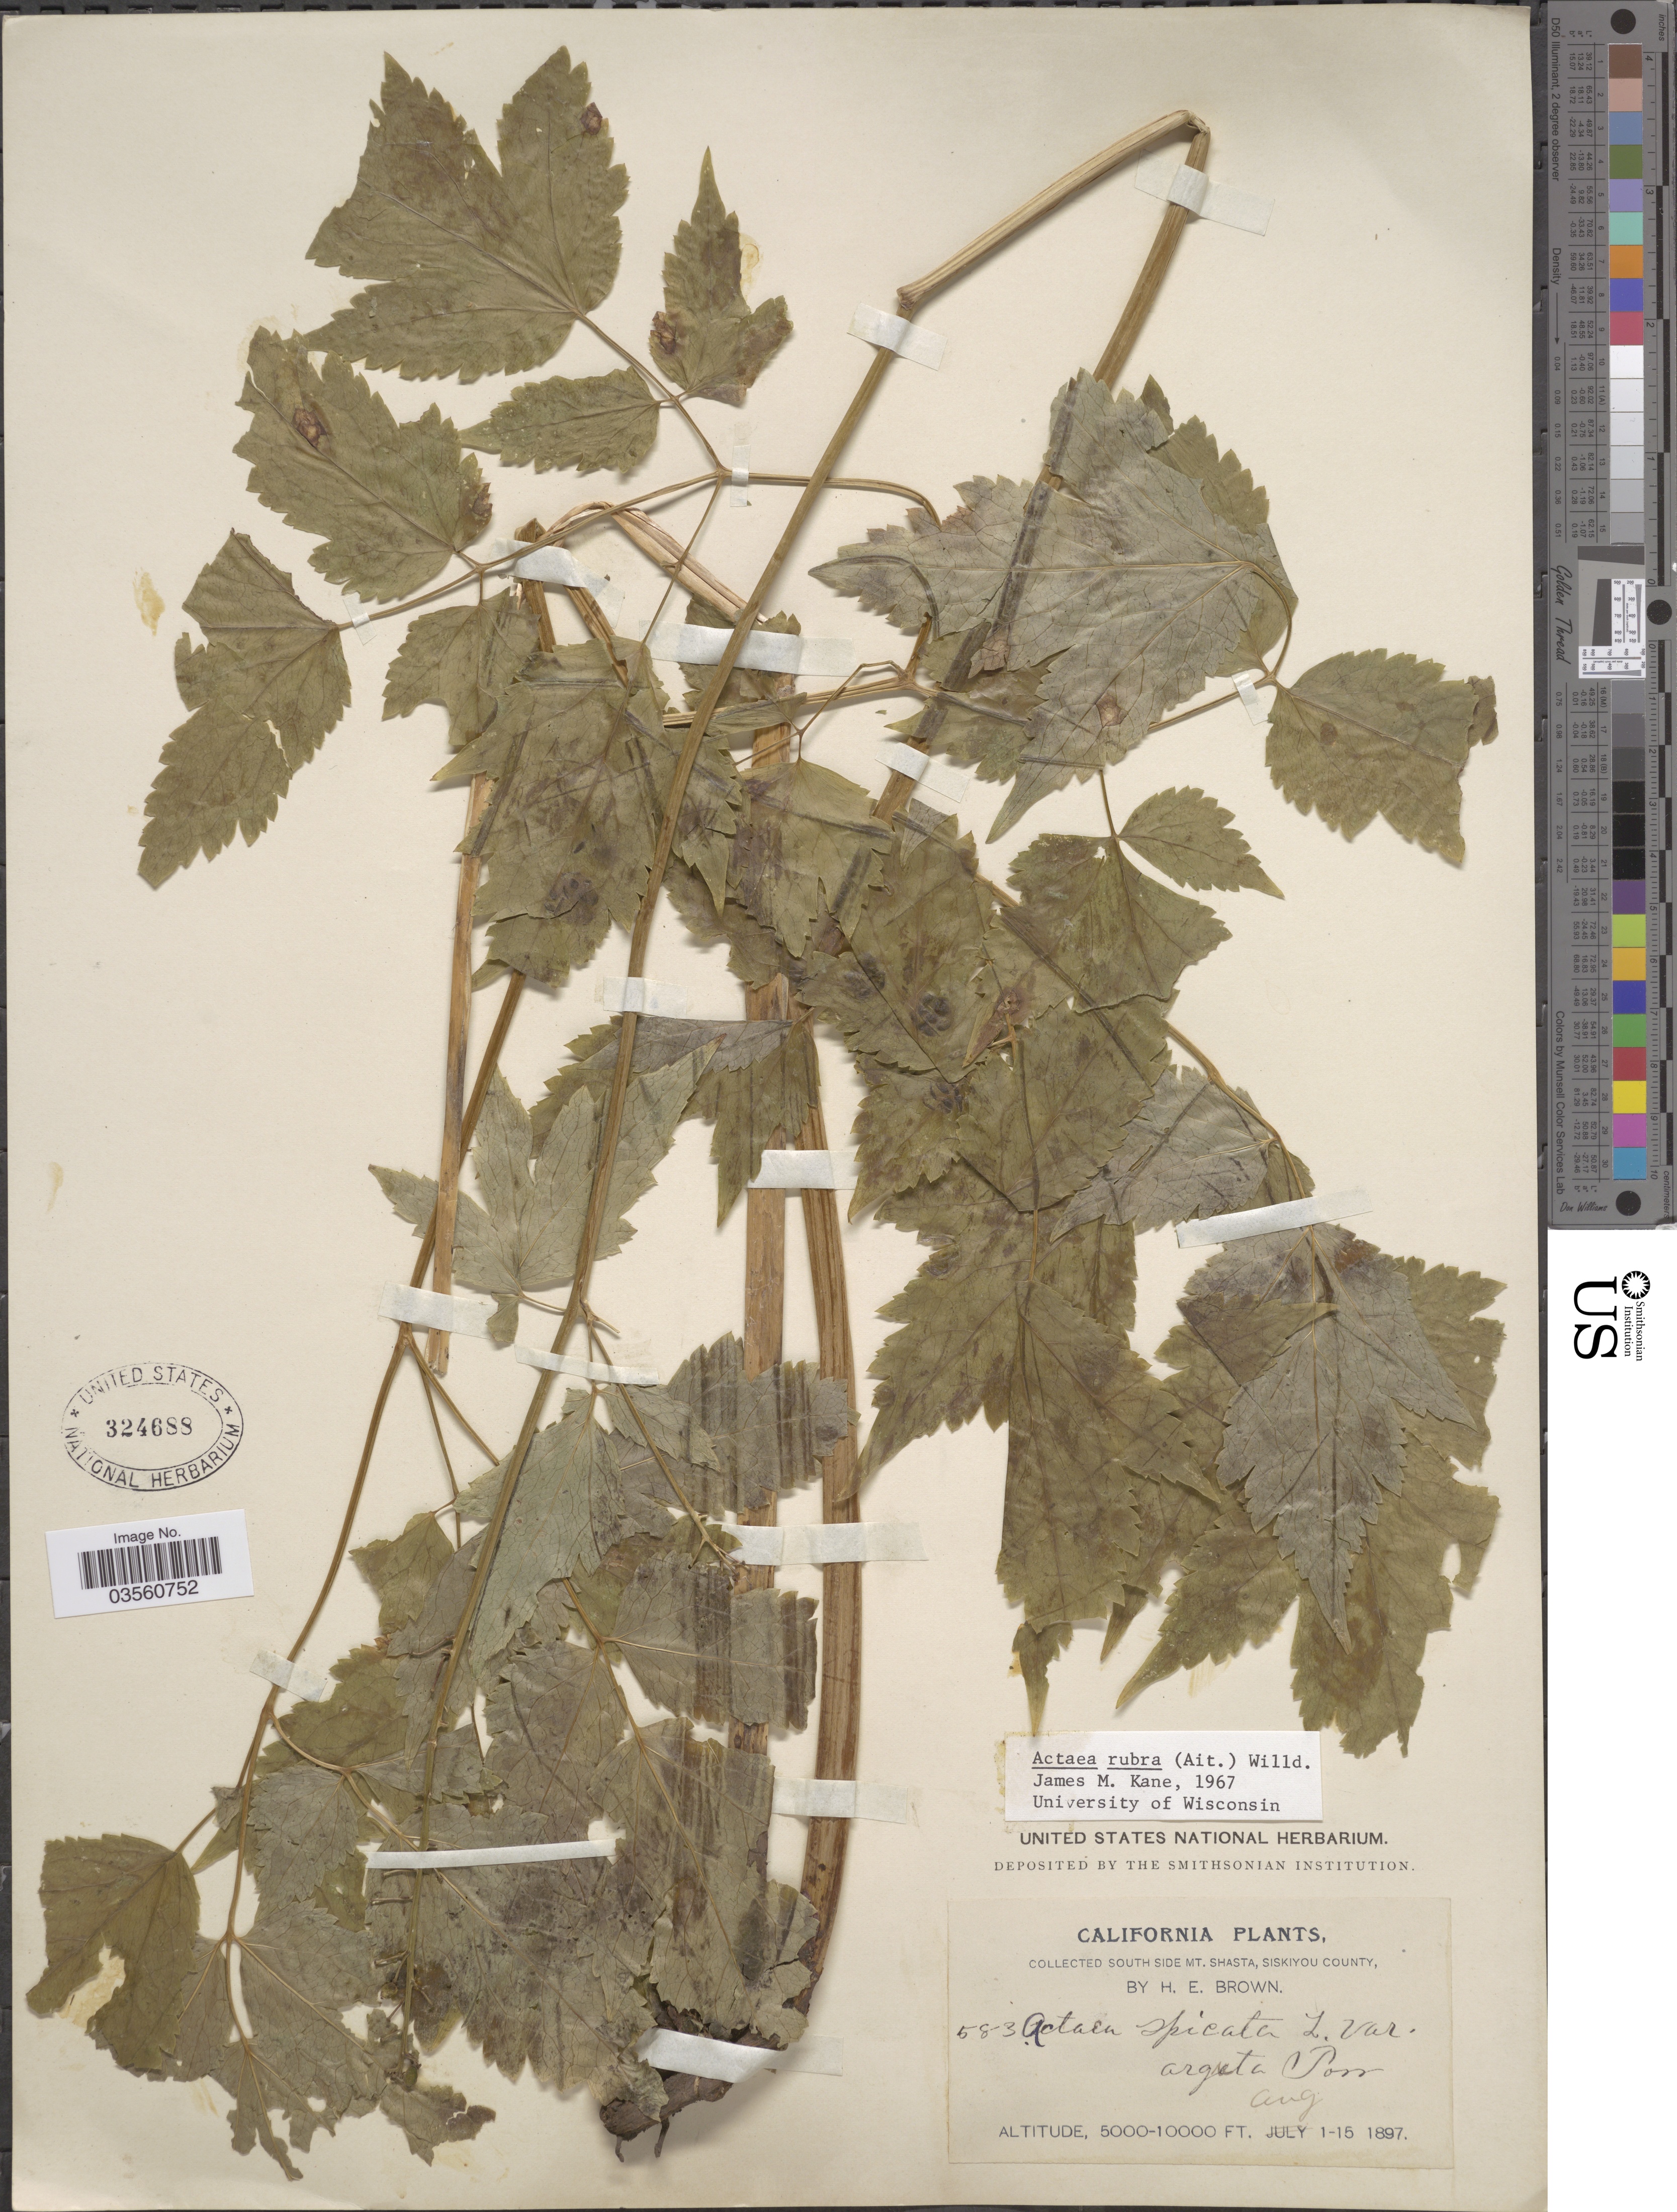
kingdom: Plantae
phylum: Tracheophyta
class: Magnoliopsida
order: Ranunculales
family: Ranunculaceae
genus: Actaea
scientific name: Actaea rubra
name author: (Aiton) Willd.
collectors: H. E. Brown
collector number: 583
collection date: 1897-08-01/1897-08-15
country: United States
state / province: California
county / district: Siskiyou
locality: South side Mt. Shasta, Siskiyou County.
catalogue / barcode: US 324688